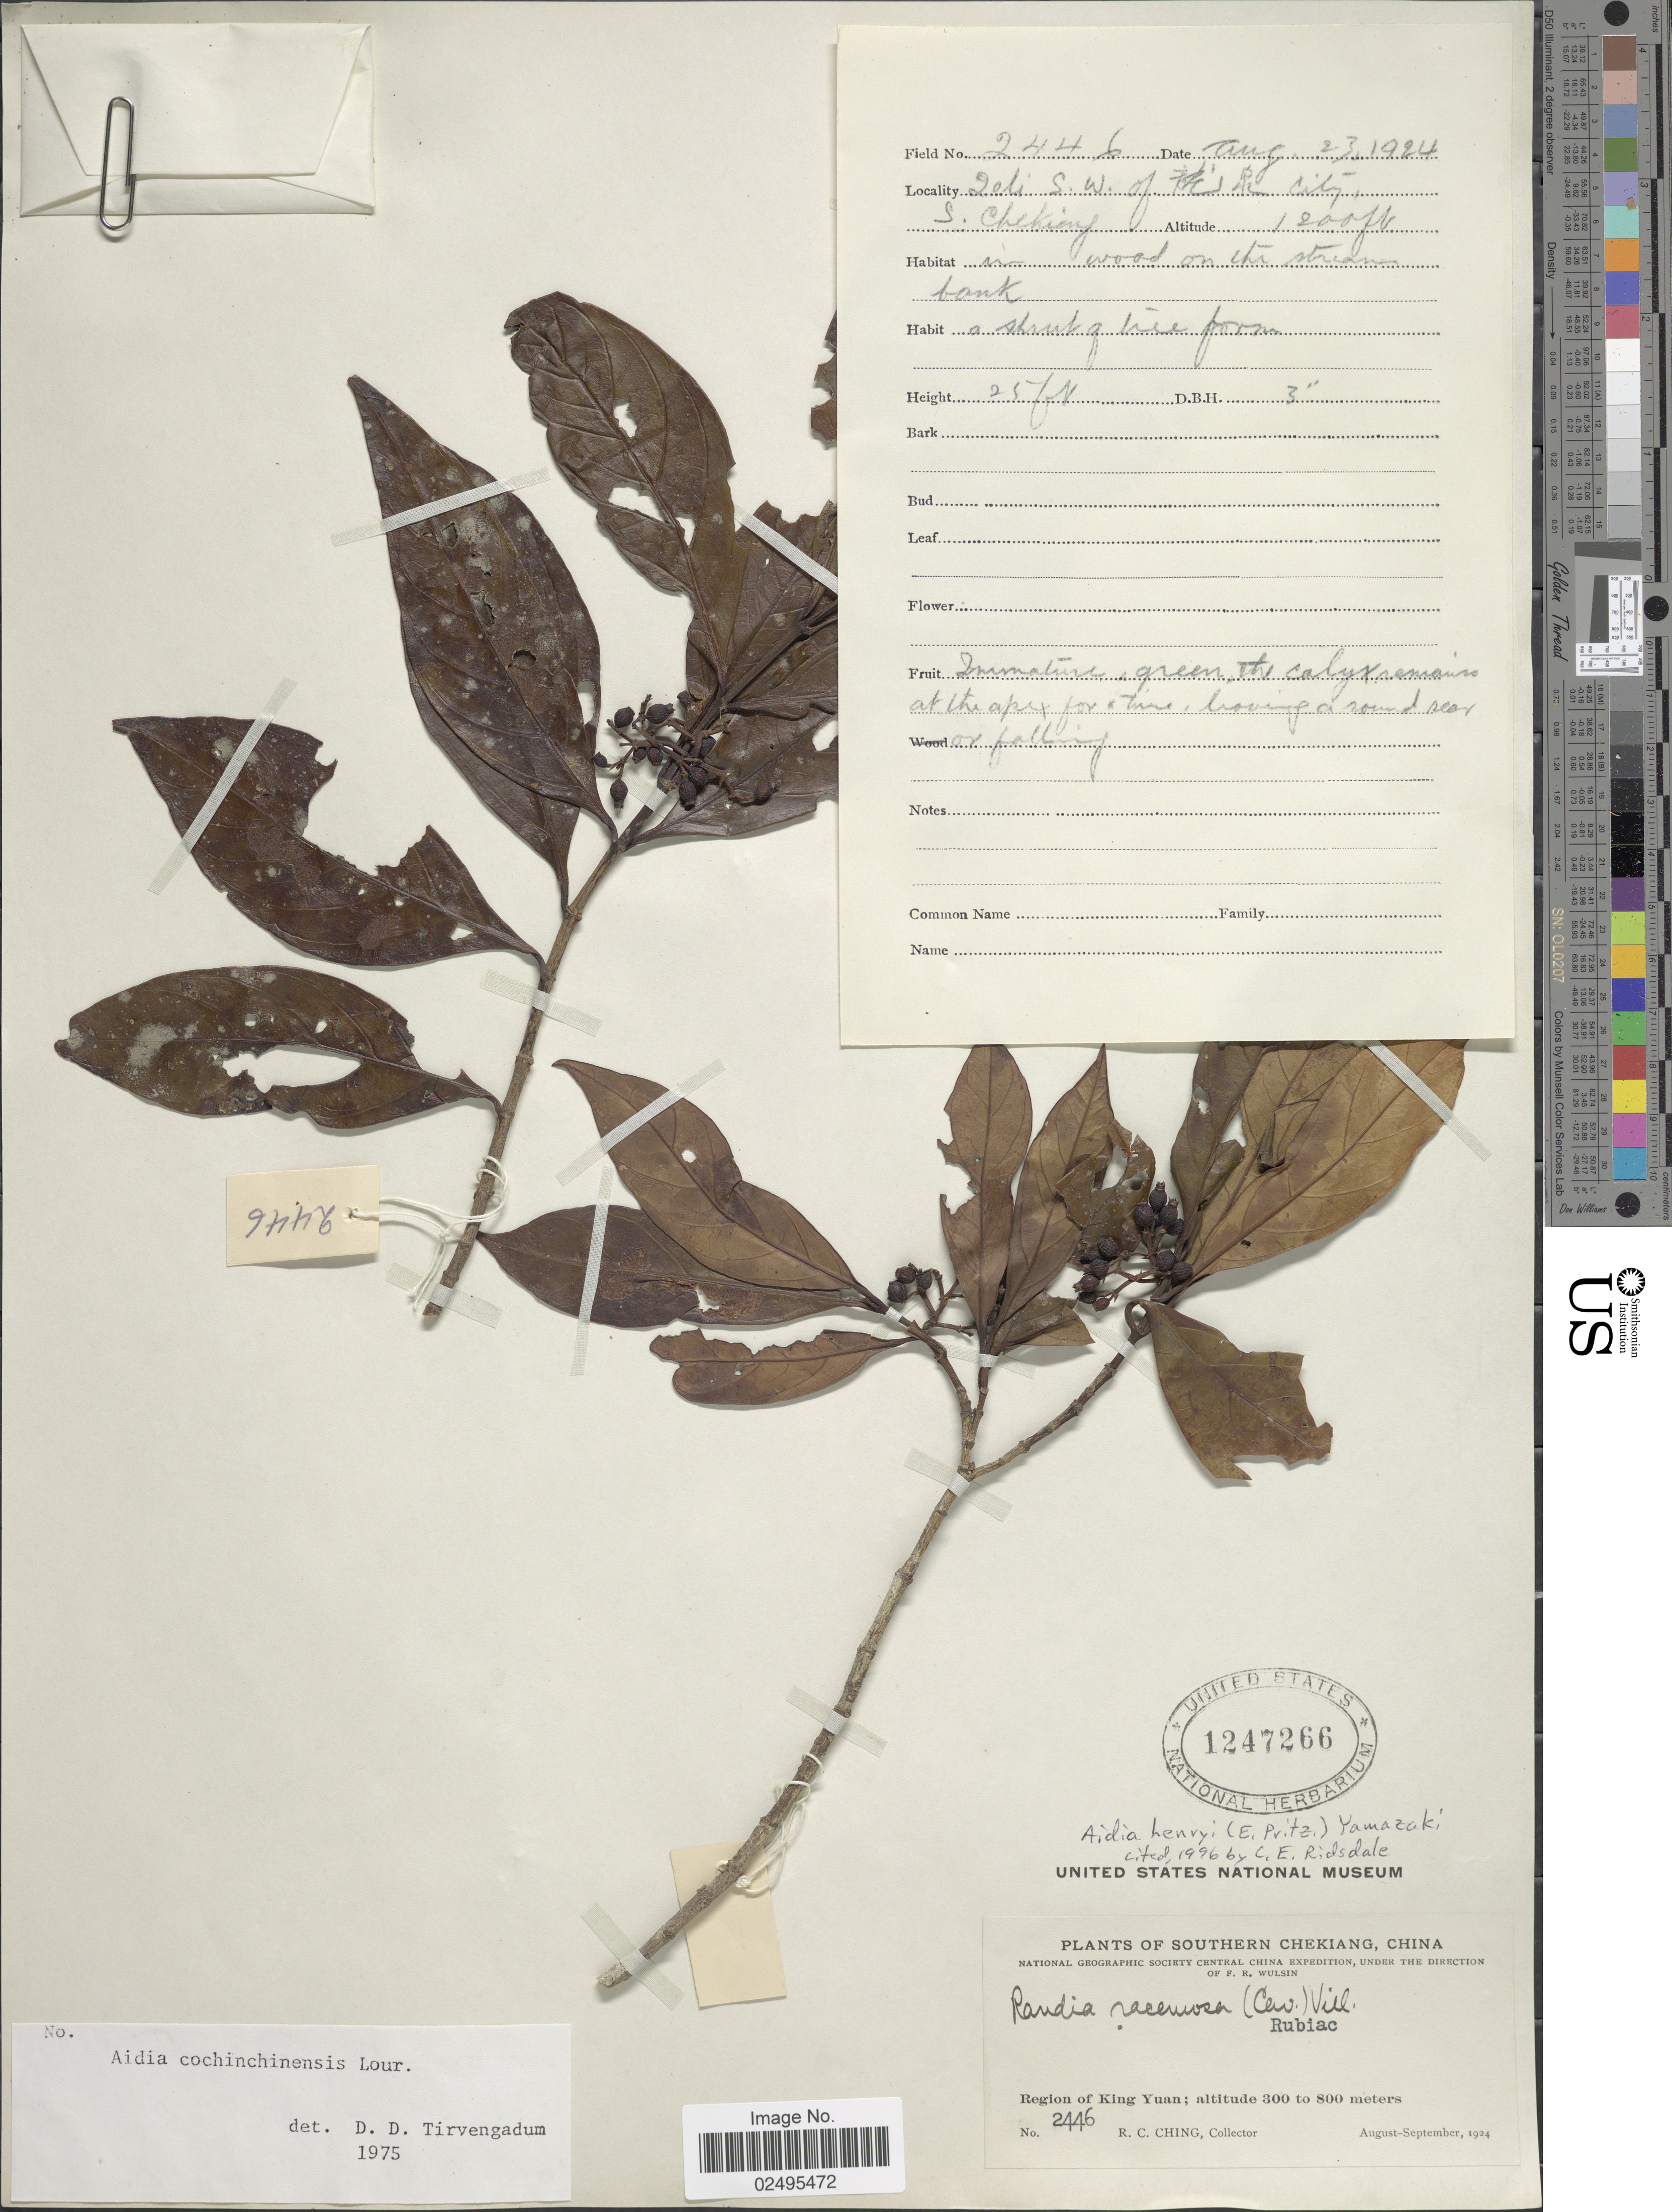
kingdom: Plantae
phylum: Tracheophyta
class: Magnoliopsida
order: Gentianales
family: Rubiaceae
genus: Aidia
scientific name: Aidia henryi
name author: (E. Pritz.) T. Yamaz.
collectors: R. C. Ching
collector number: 2446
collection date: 1924-08-23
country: China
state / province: Zhejiang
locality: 20 li. S.W. of LongQuan, Region of King Yuan, Southern Chongqing.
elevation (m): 366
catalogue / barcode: US 1247266